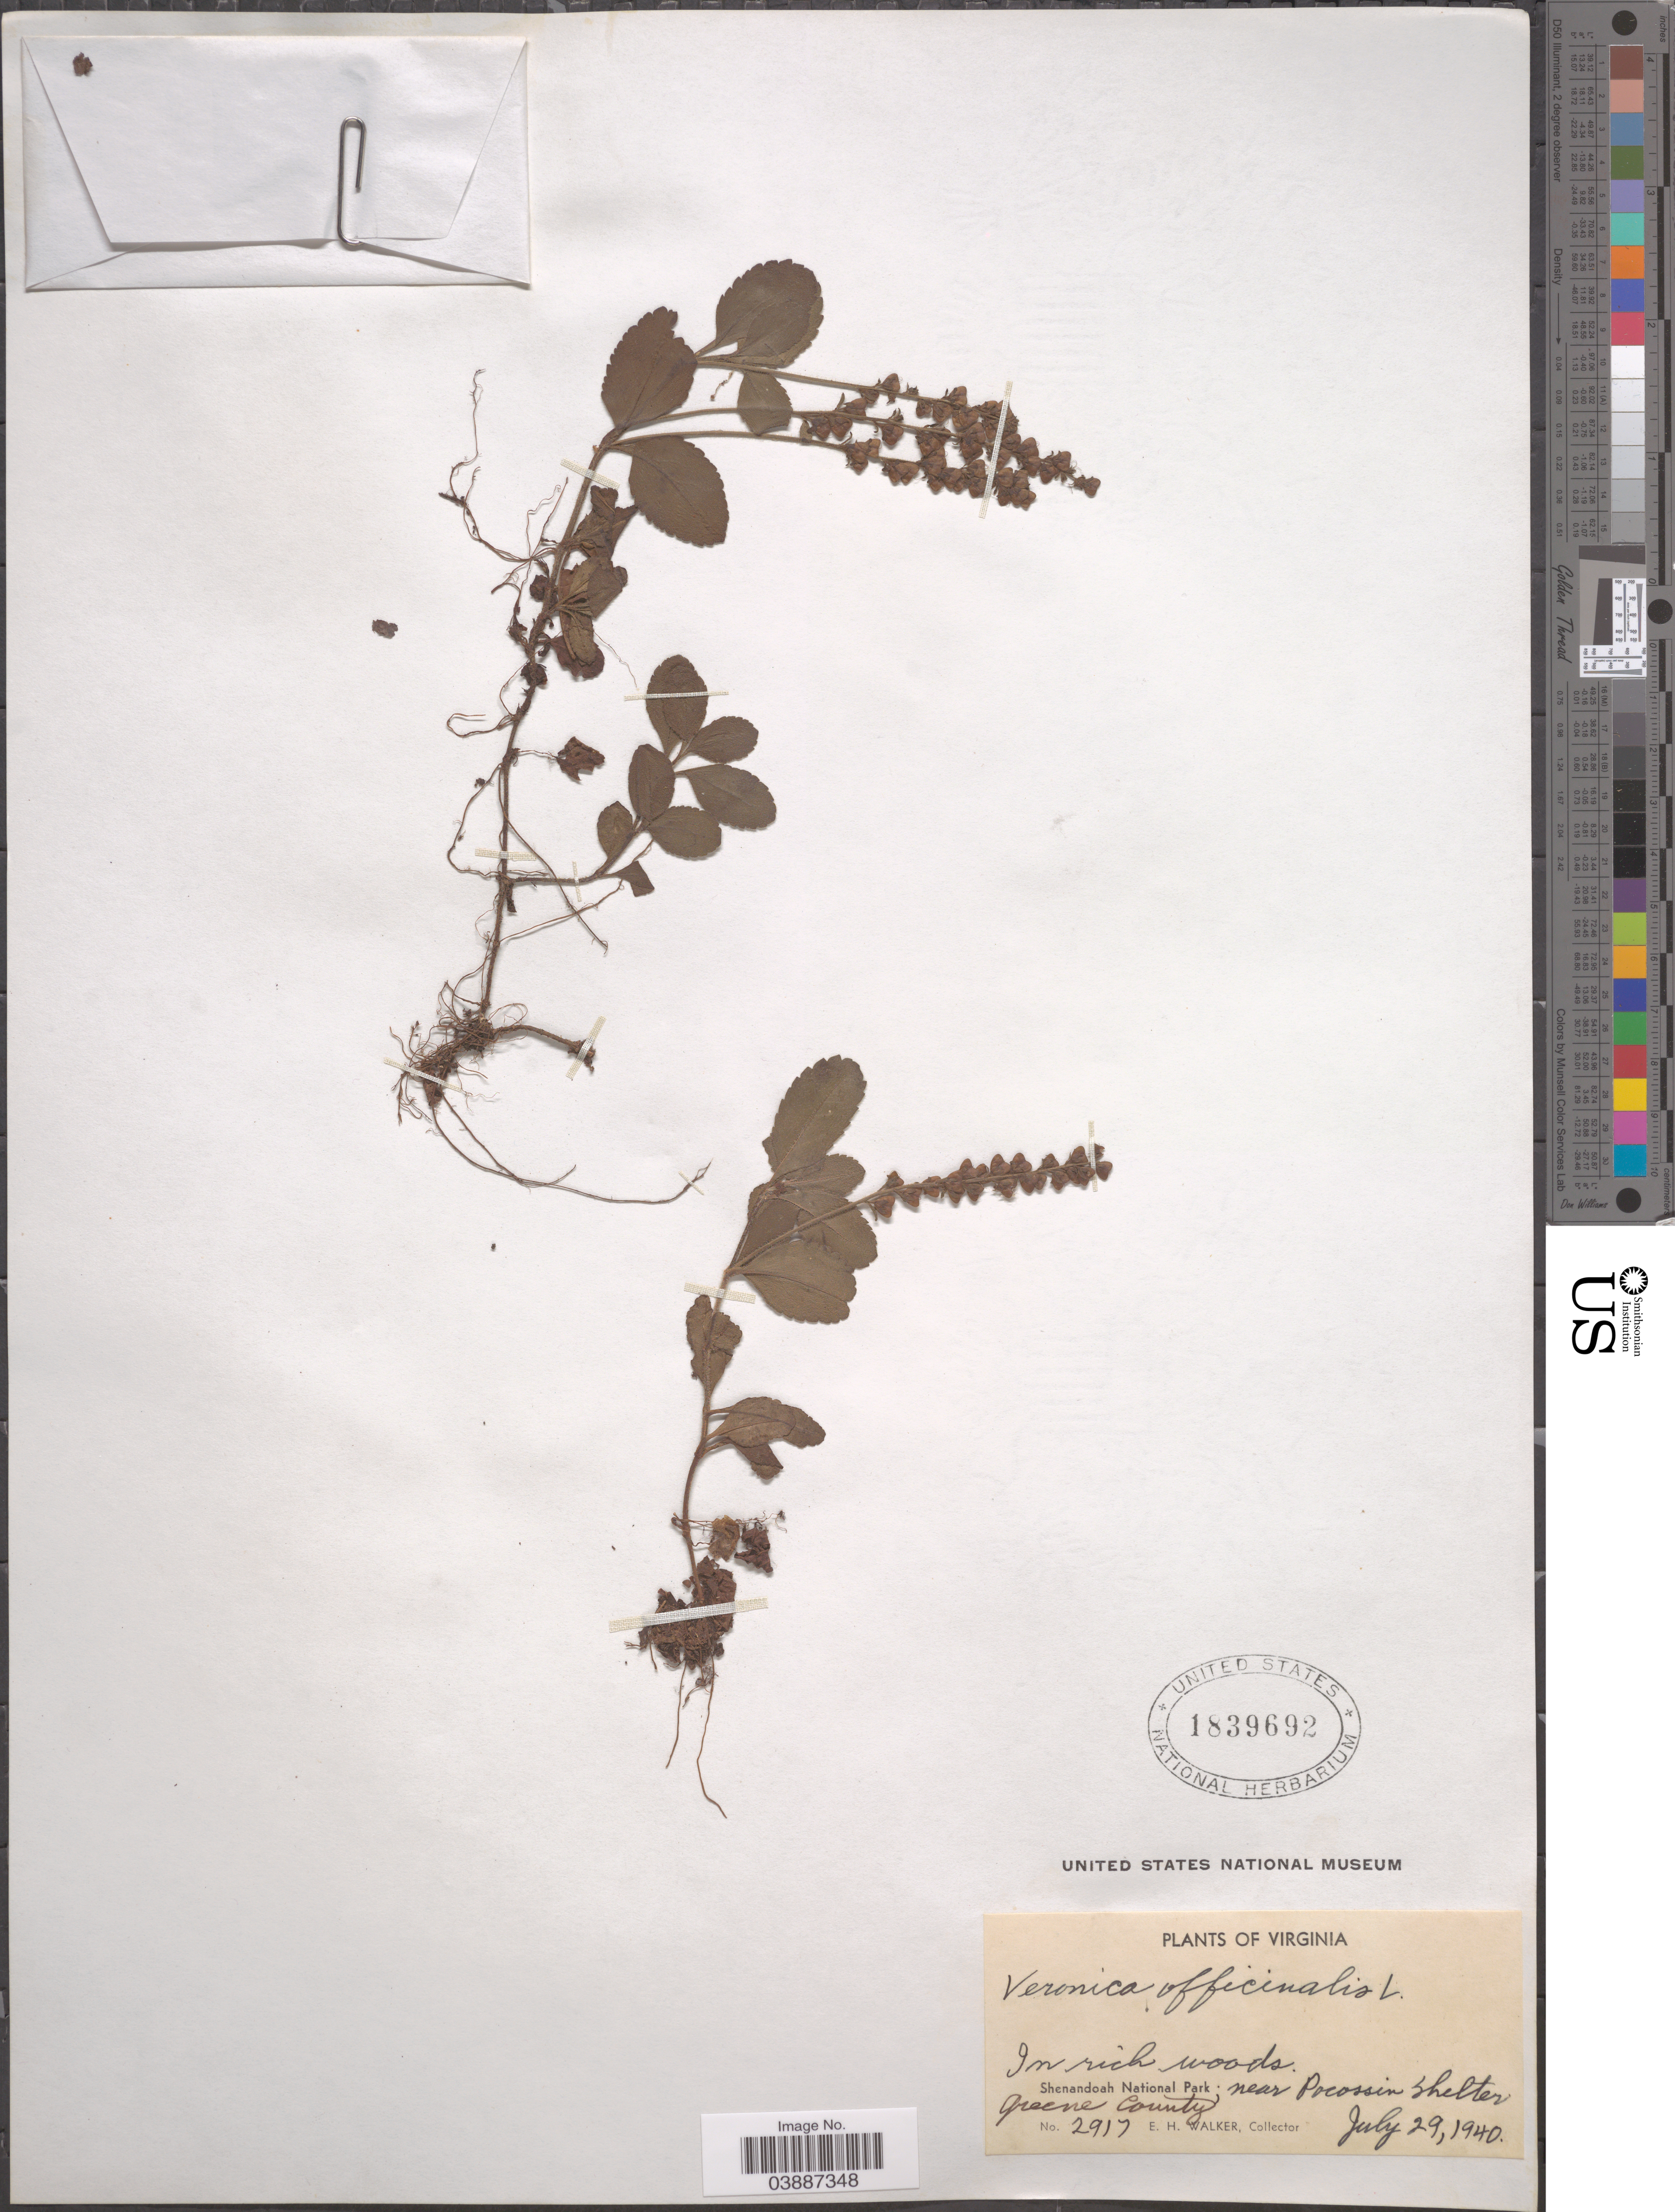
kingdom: Plantae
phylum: Tracheophyta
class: Magnoliopsida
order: Lamiales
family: Plantaginaceae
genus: Veronica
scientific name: Veronica officinalis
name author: L.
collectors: E. H. Walker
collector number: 2917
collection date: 1940-07-29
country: United States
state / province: Virginia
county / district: Greene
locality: Shenandoah National Park; near Pocossin Shelter. Greene County.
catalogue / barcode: US 1839692